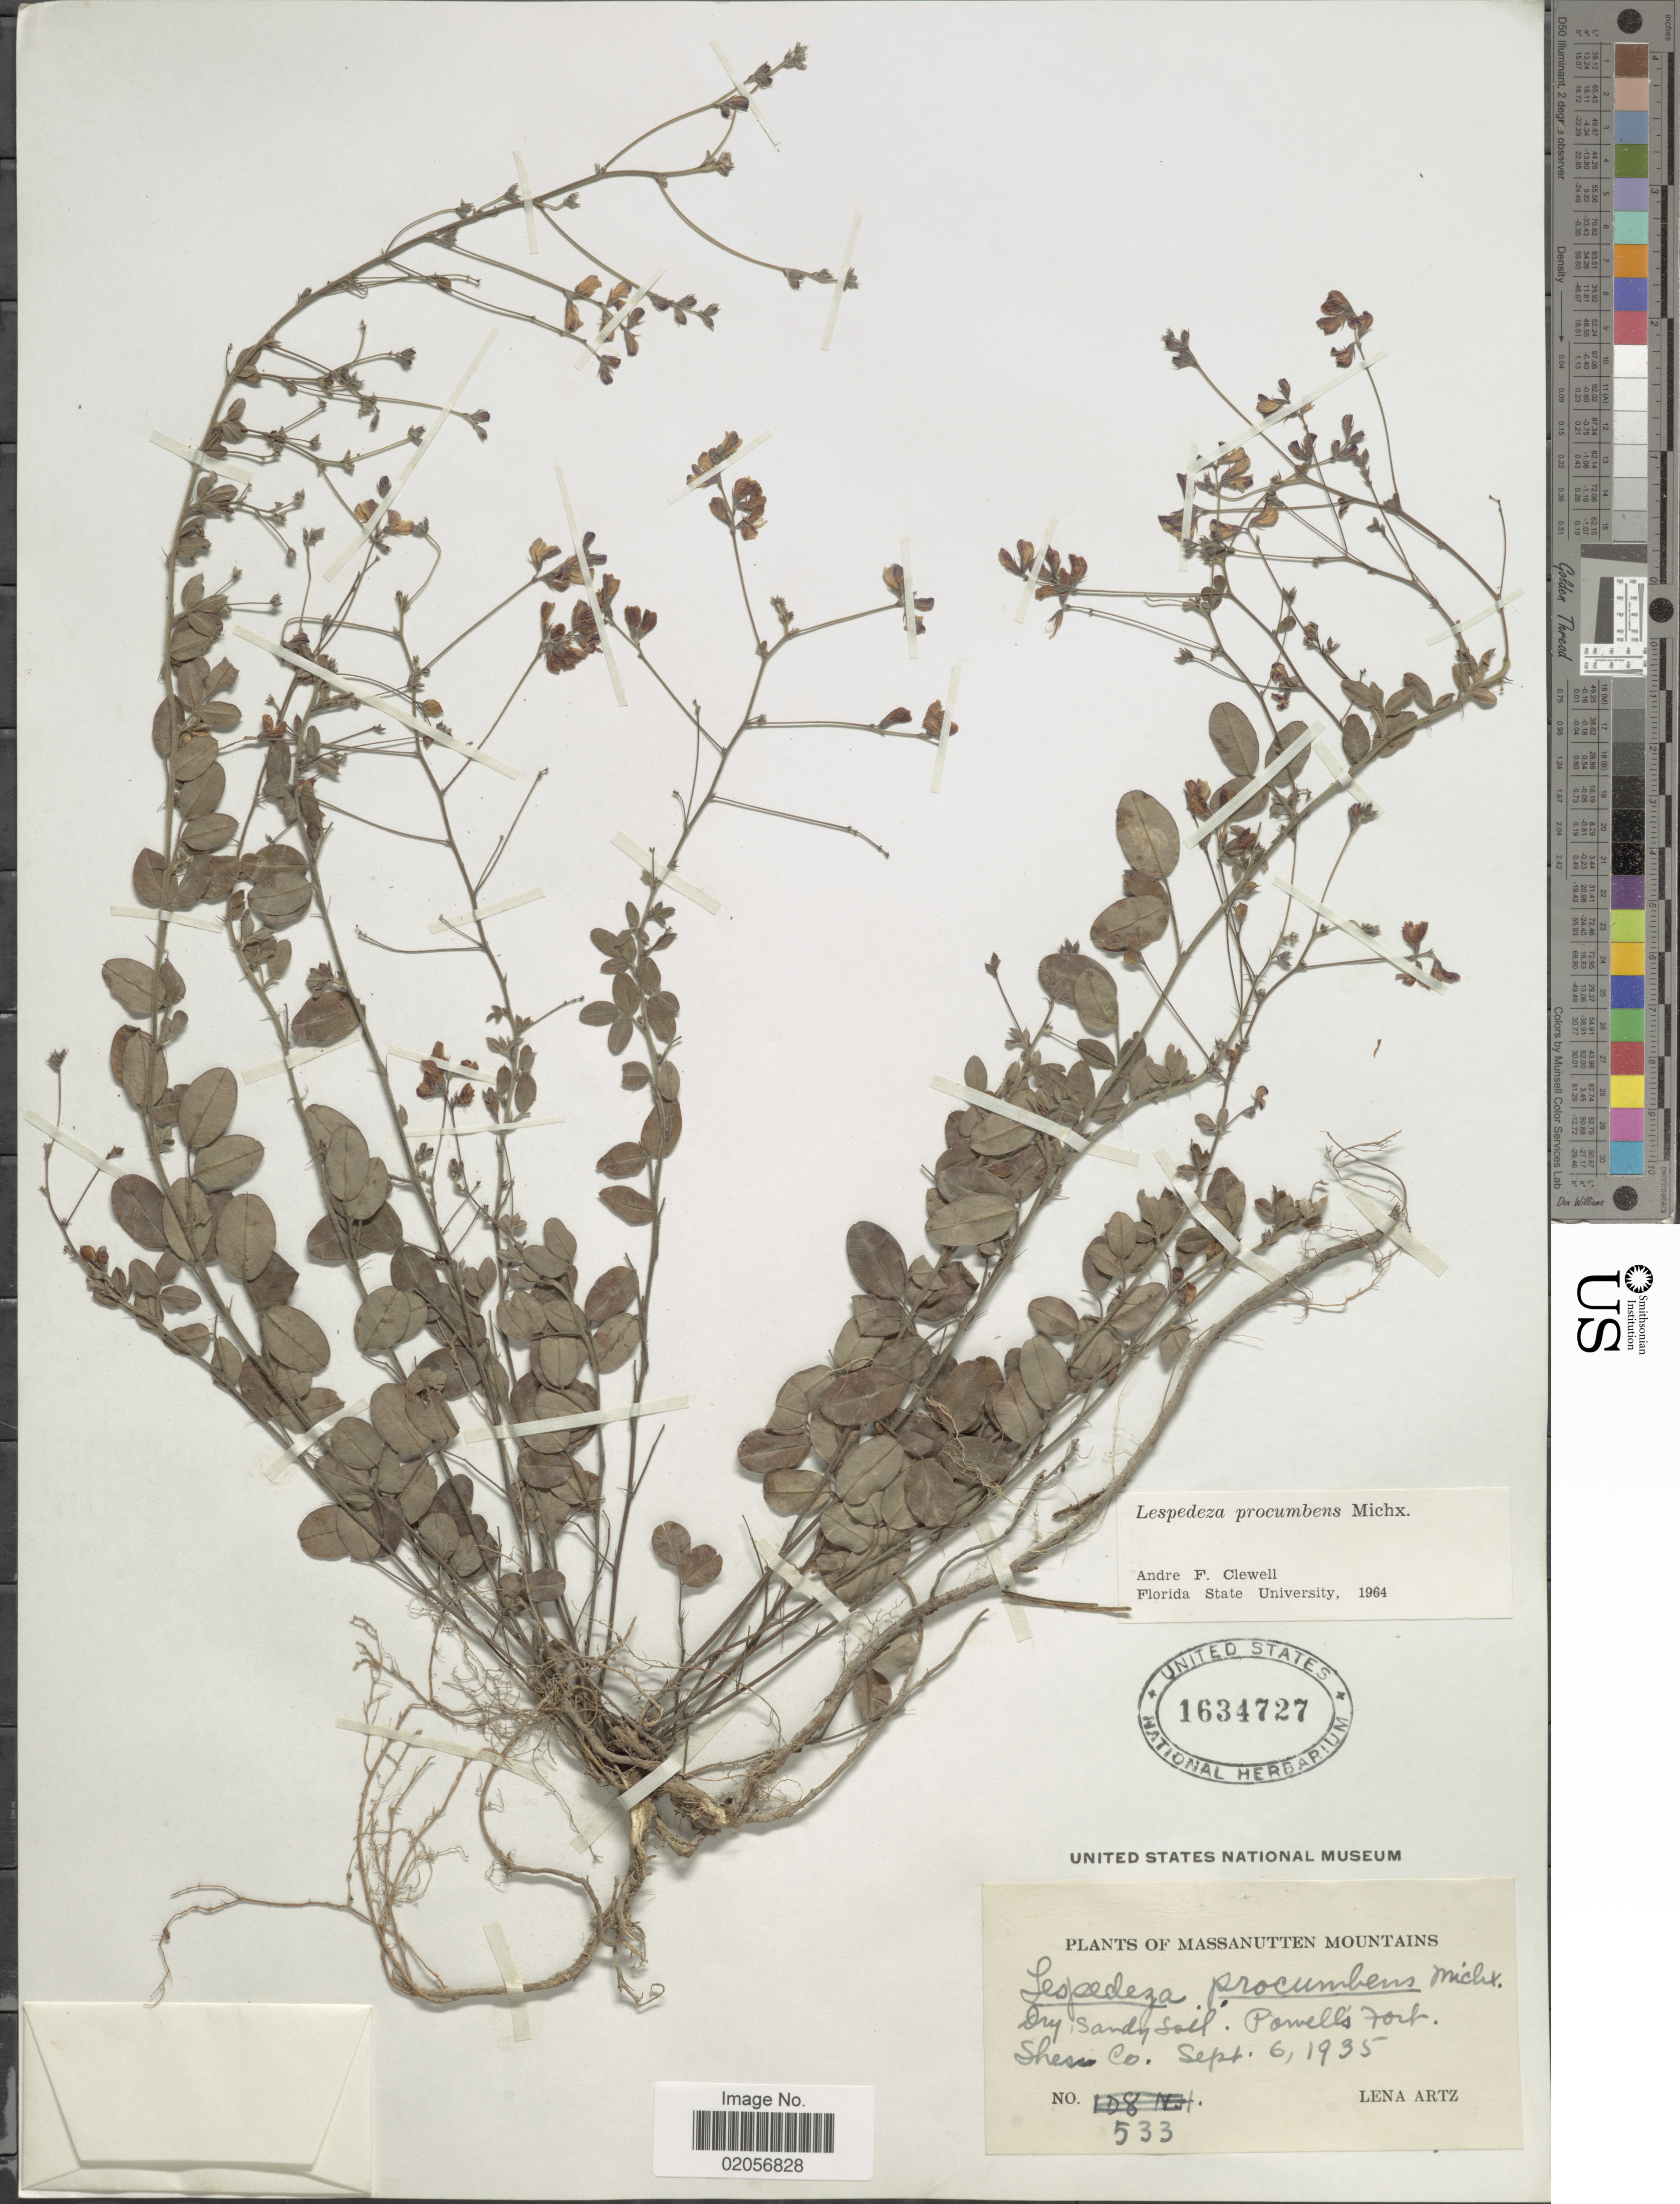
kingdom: Plantae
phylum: Tracheophyta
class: Magnoliopsida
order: Fabales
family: Fabaceae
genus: Lespedeza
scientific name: Lespedeza procumbens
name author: Michx.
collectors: L. Artz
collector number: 533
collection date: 1935-09-06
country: United States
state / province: Virginia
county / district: Shenandoah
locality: Massanutten Mountains. Powell's Fort, Shenandoah Co.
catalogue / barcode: US 1634727